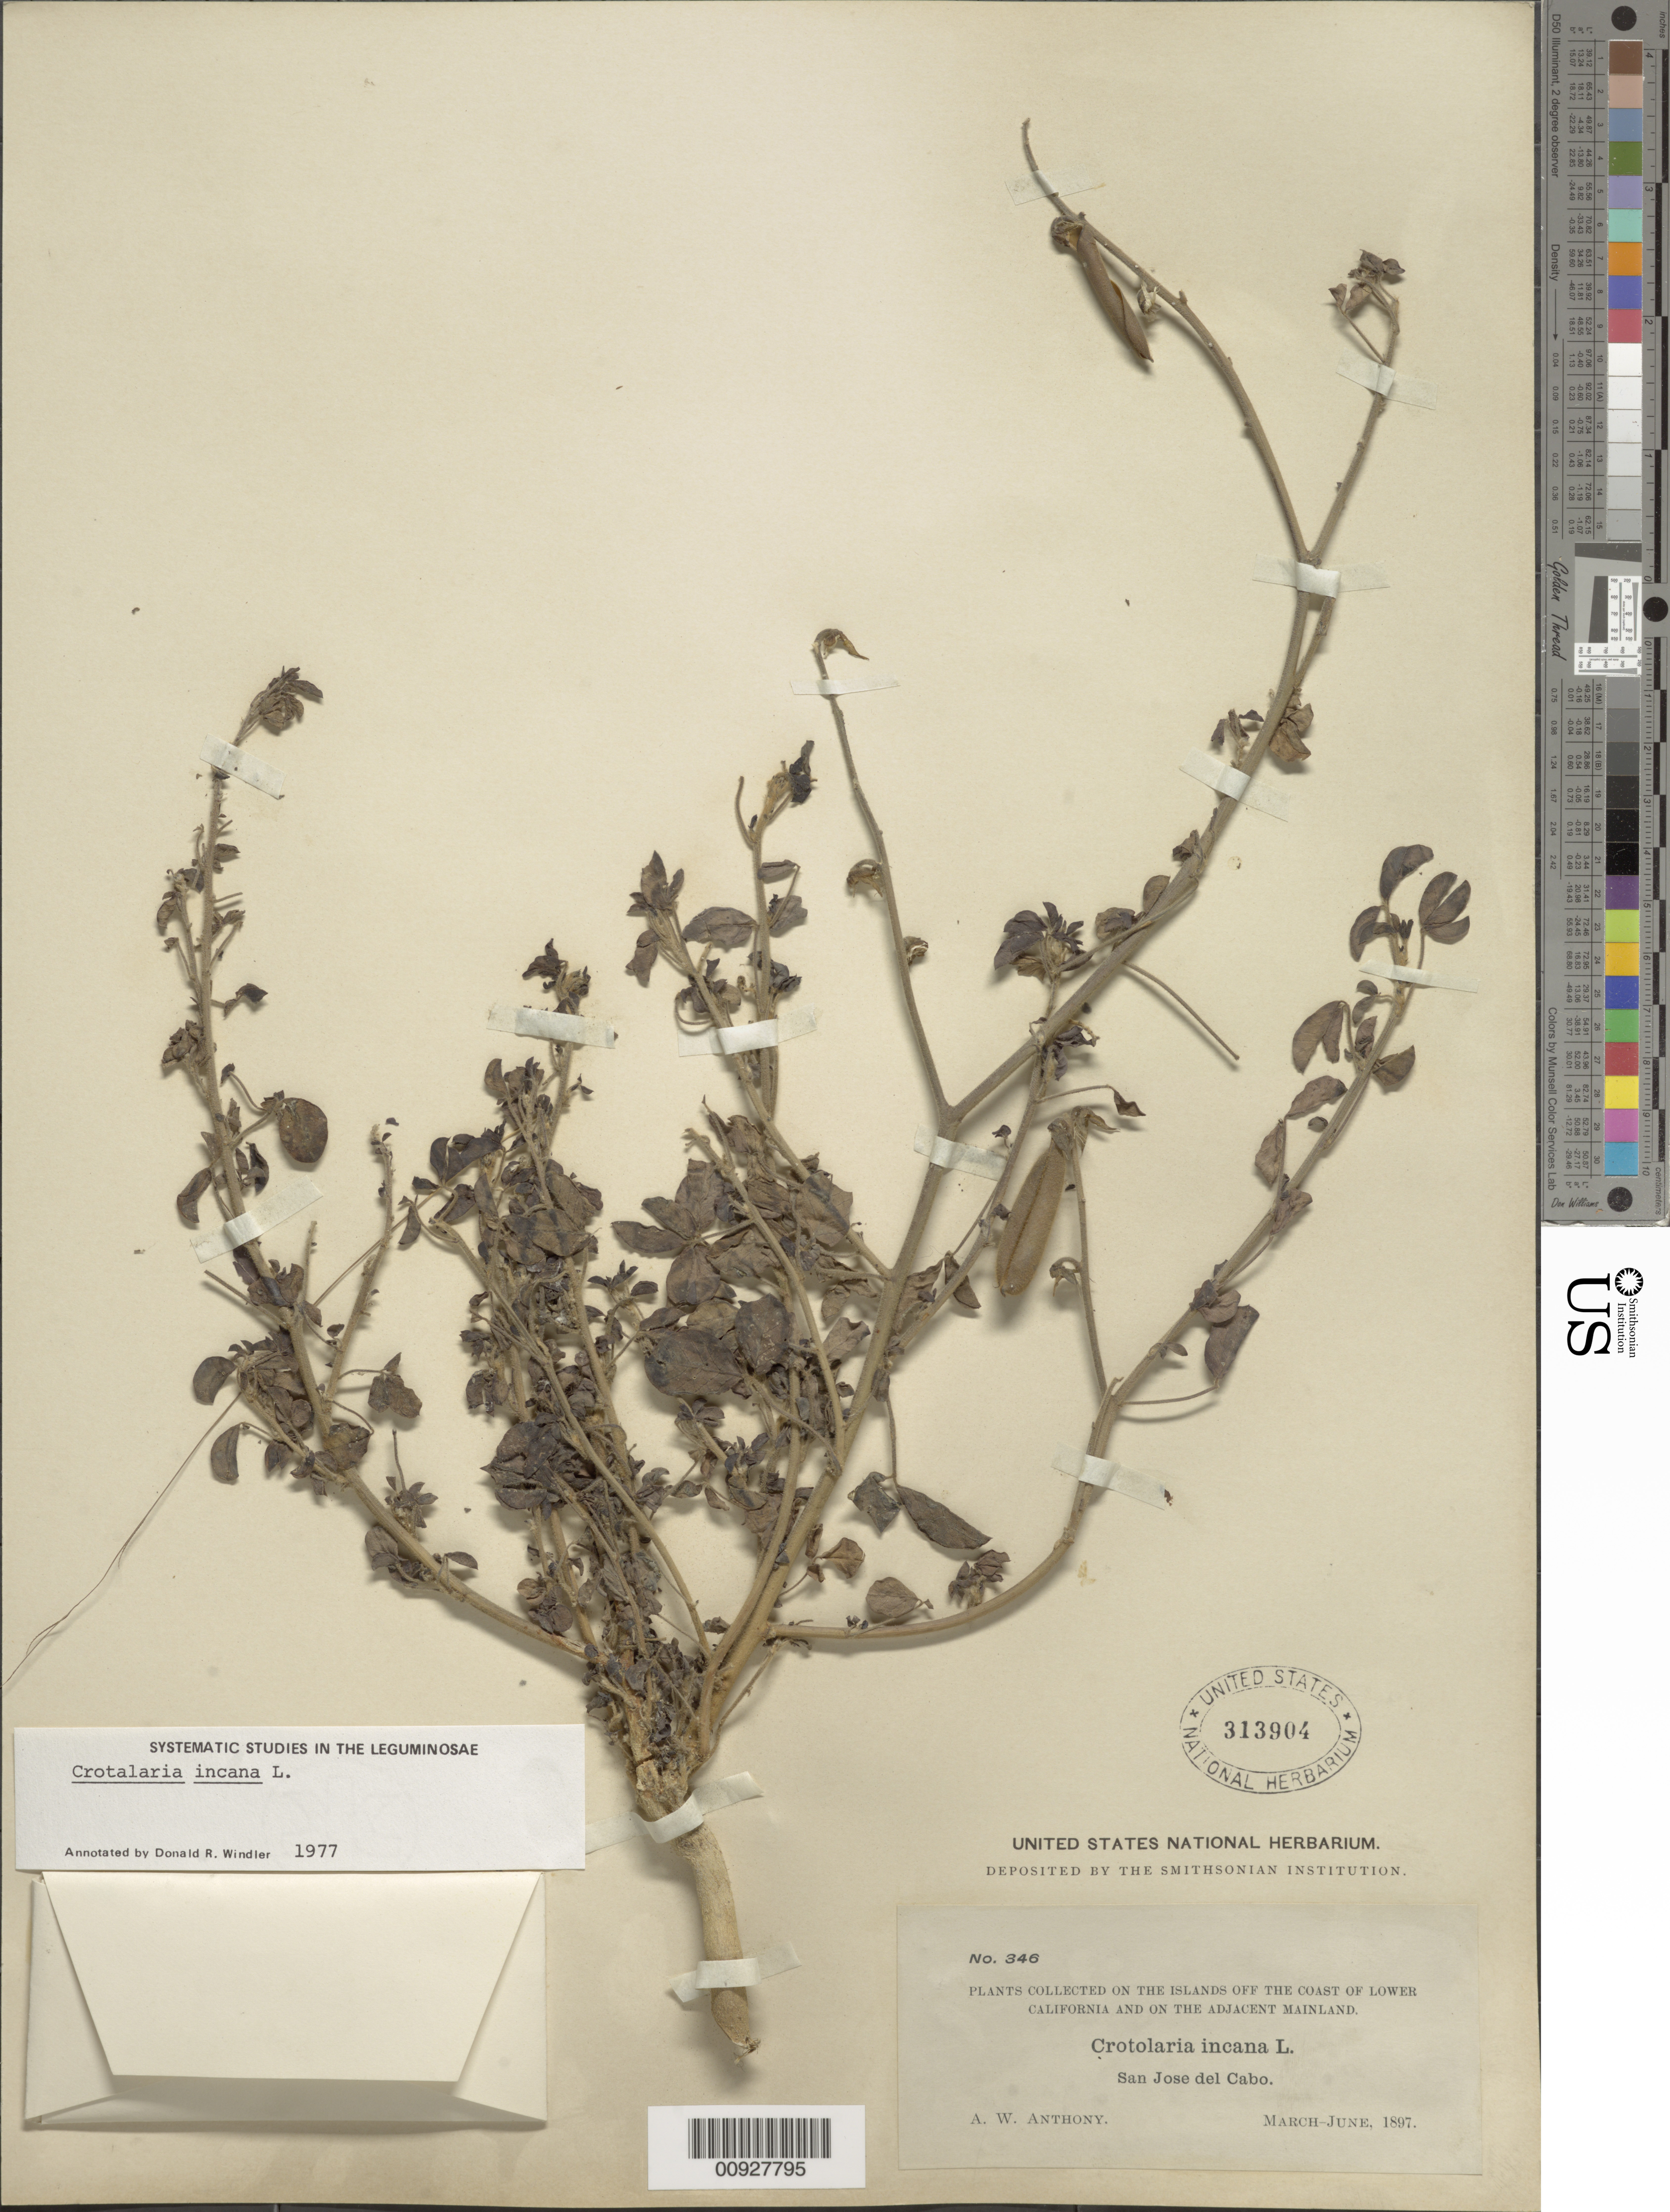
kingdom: Plantae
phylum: Tracheophyta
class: Magnoliopsida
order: Fabales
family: Fabaceae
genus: Crotalaria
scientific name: Crotalaria incana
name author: L.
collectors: A. W. Anthony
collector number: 346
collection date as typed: Mar 1897 to -- Jun 1897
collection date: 1897-03/1897-06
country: Mexico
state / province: Baja California Sur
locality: San José del Cabo.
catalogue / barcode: US 313904